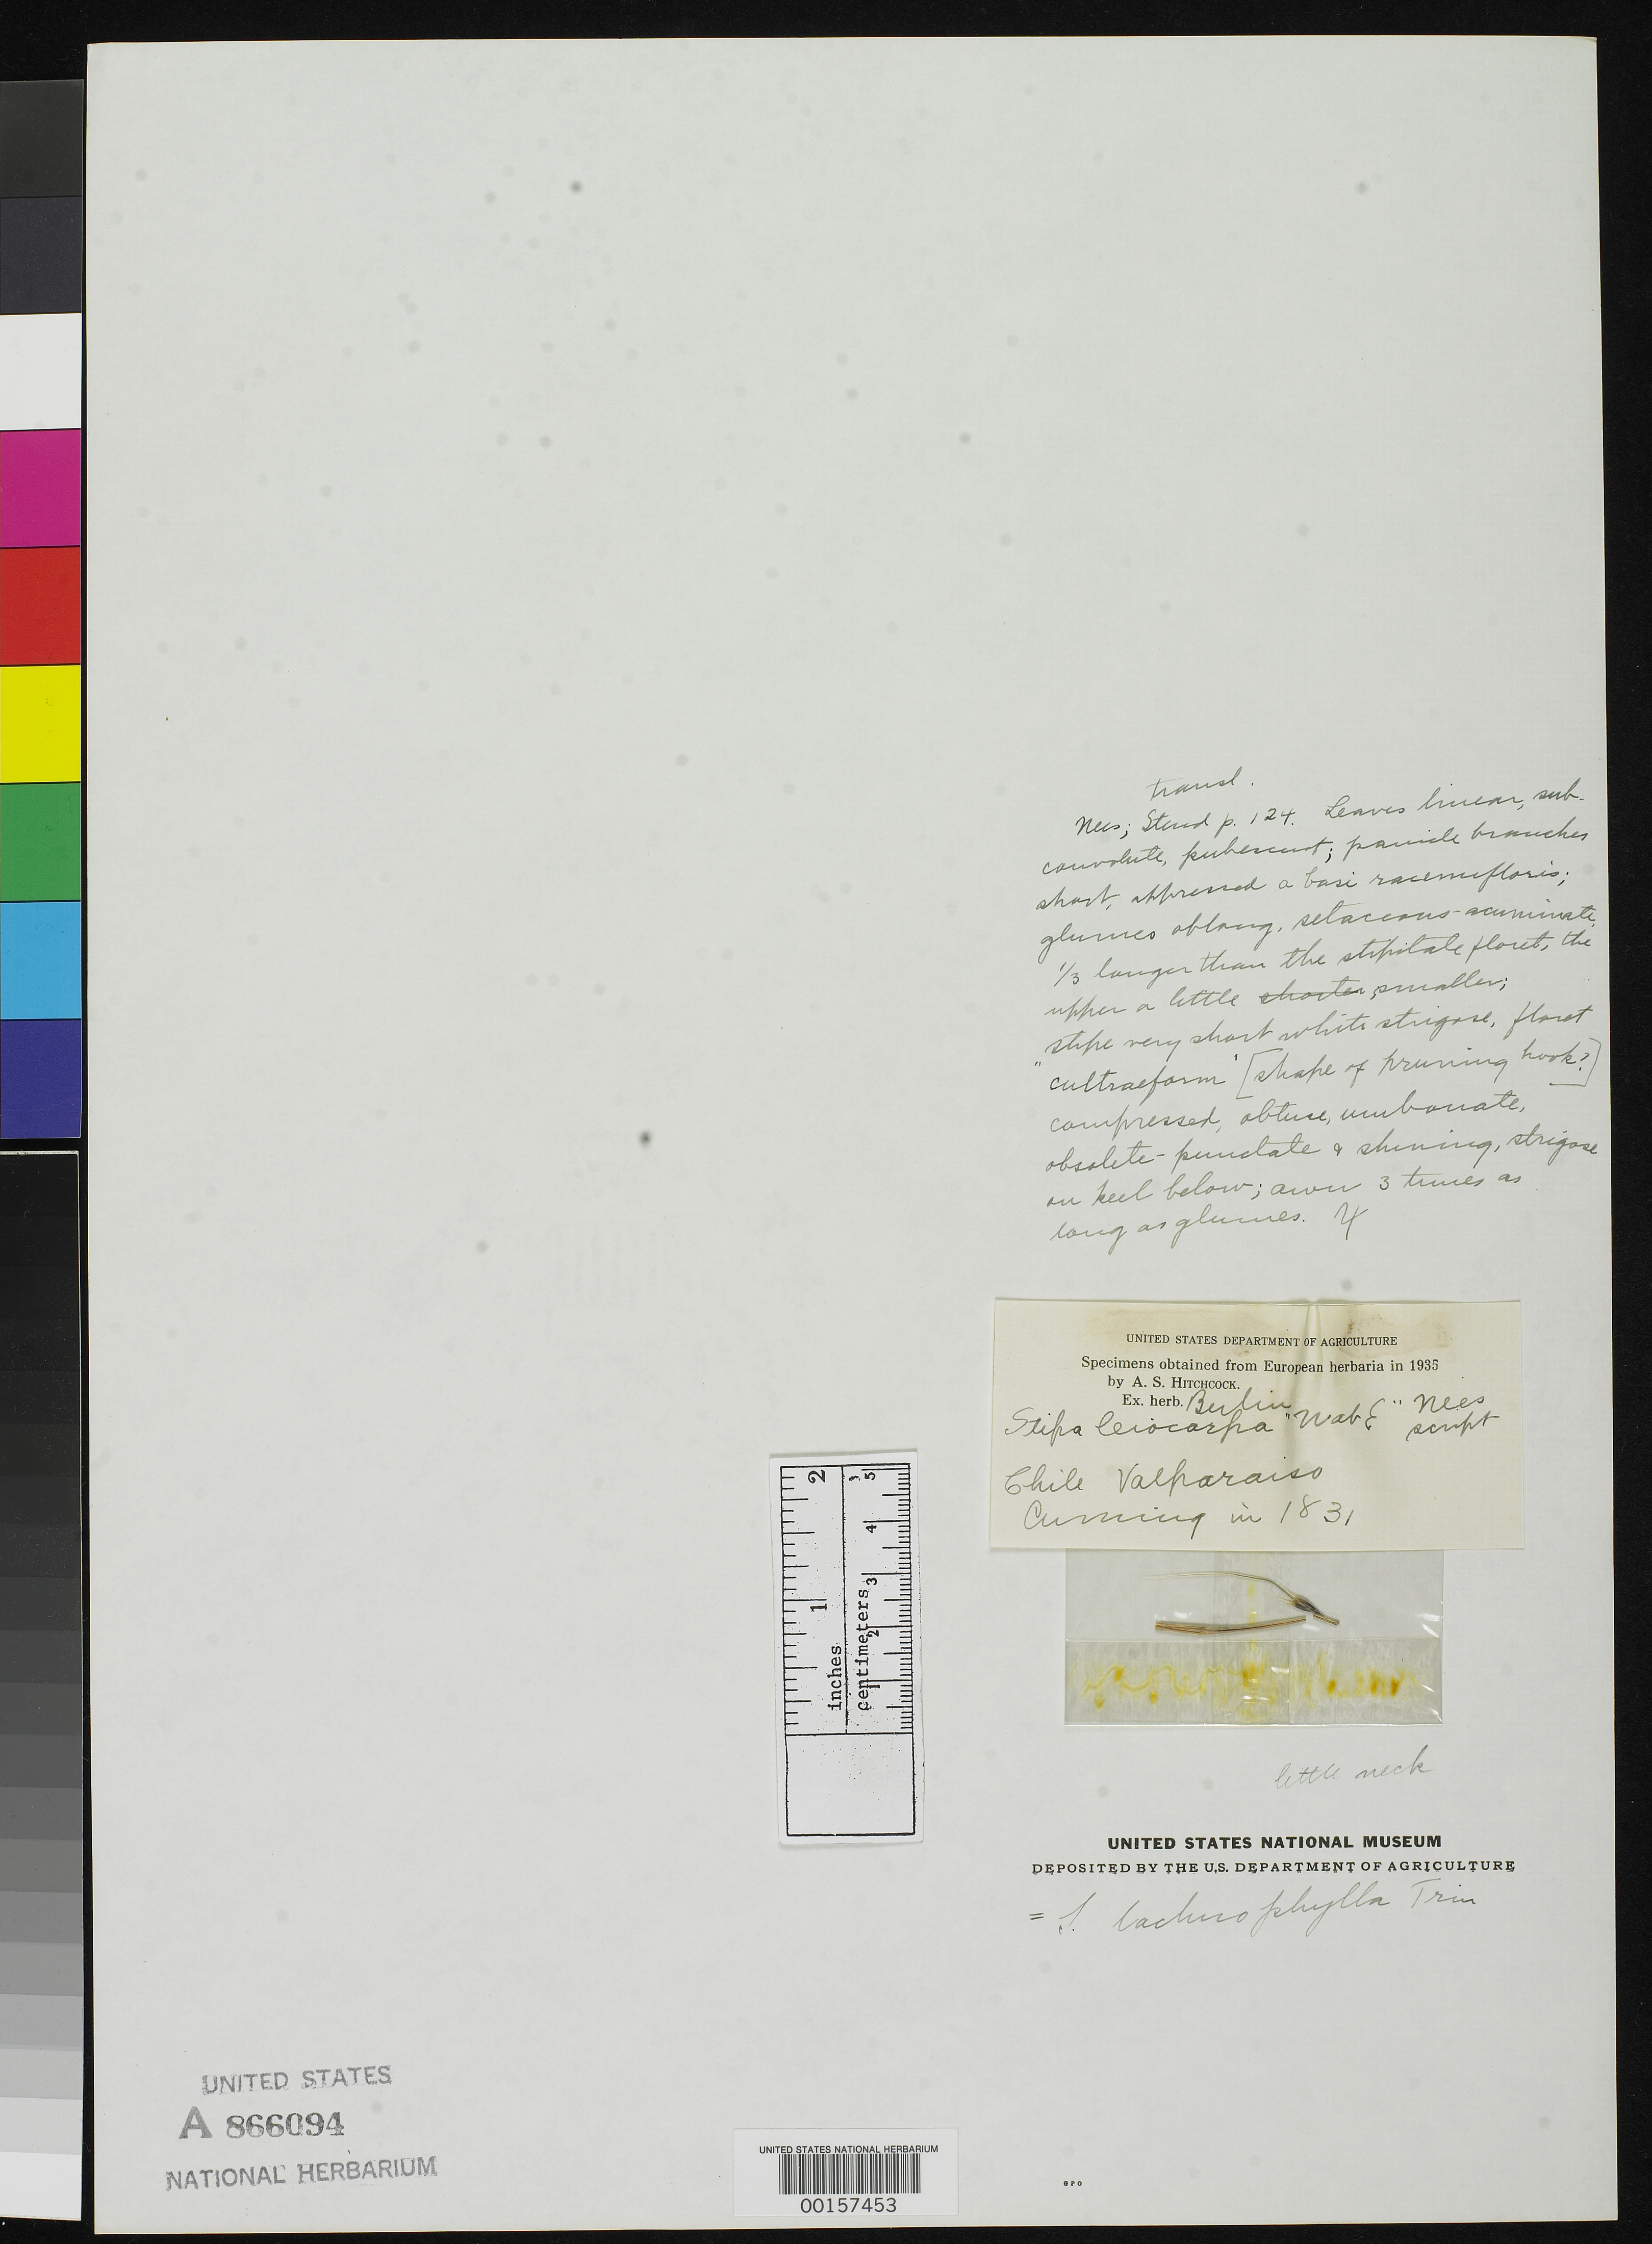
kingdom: Plantae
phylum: Tracheophyta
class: Liliopsida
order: Poales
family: Poaceae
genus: Stipa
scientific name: Stipa leiocarpa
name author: Nees ex Steud.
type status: Type Fragment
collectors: H. Cuming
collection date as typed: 1831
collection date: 1831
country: Chile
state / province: Valparaíso (V)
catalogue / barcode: US 866094A